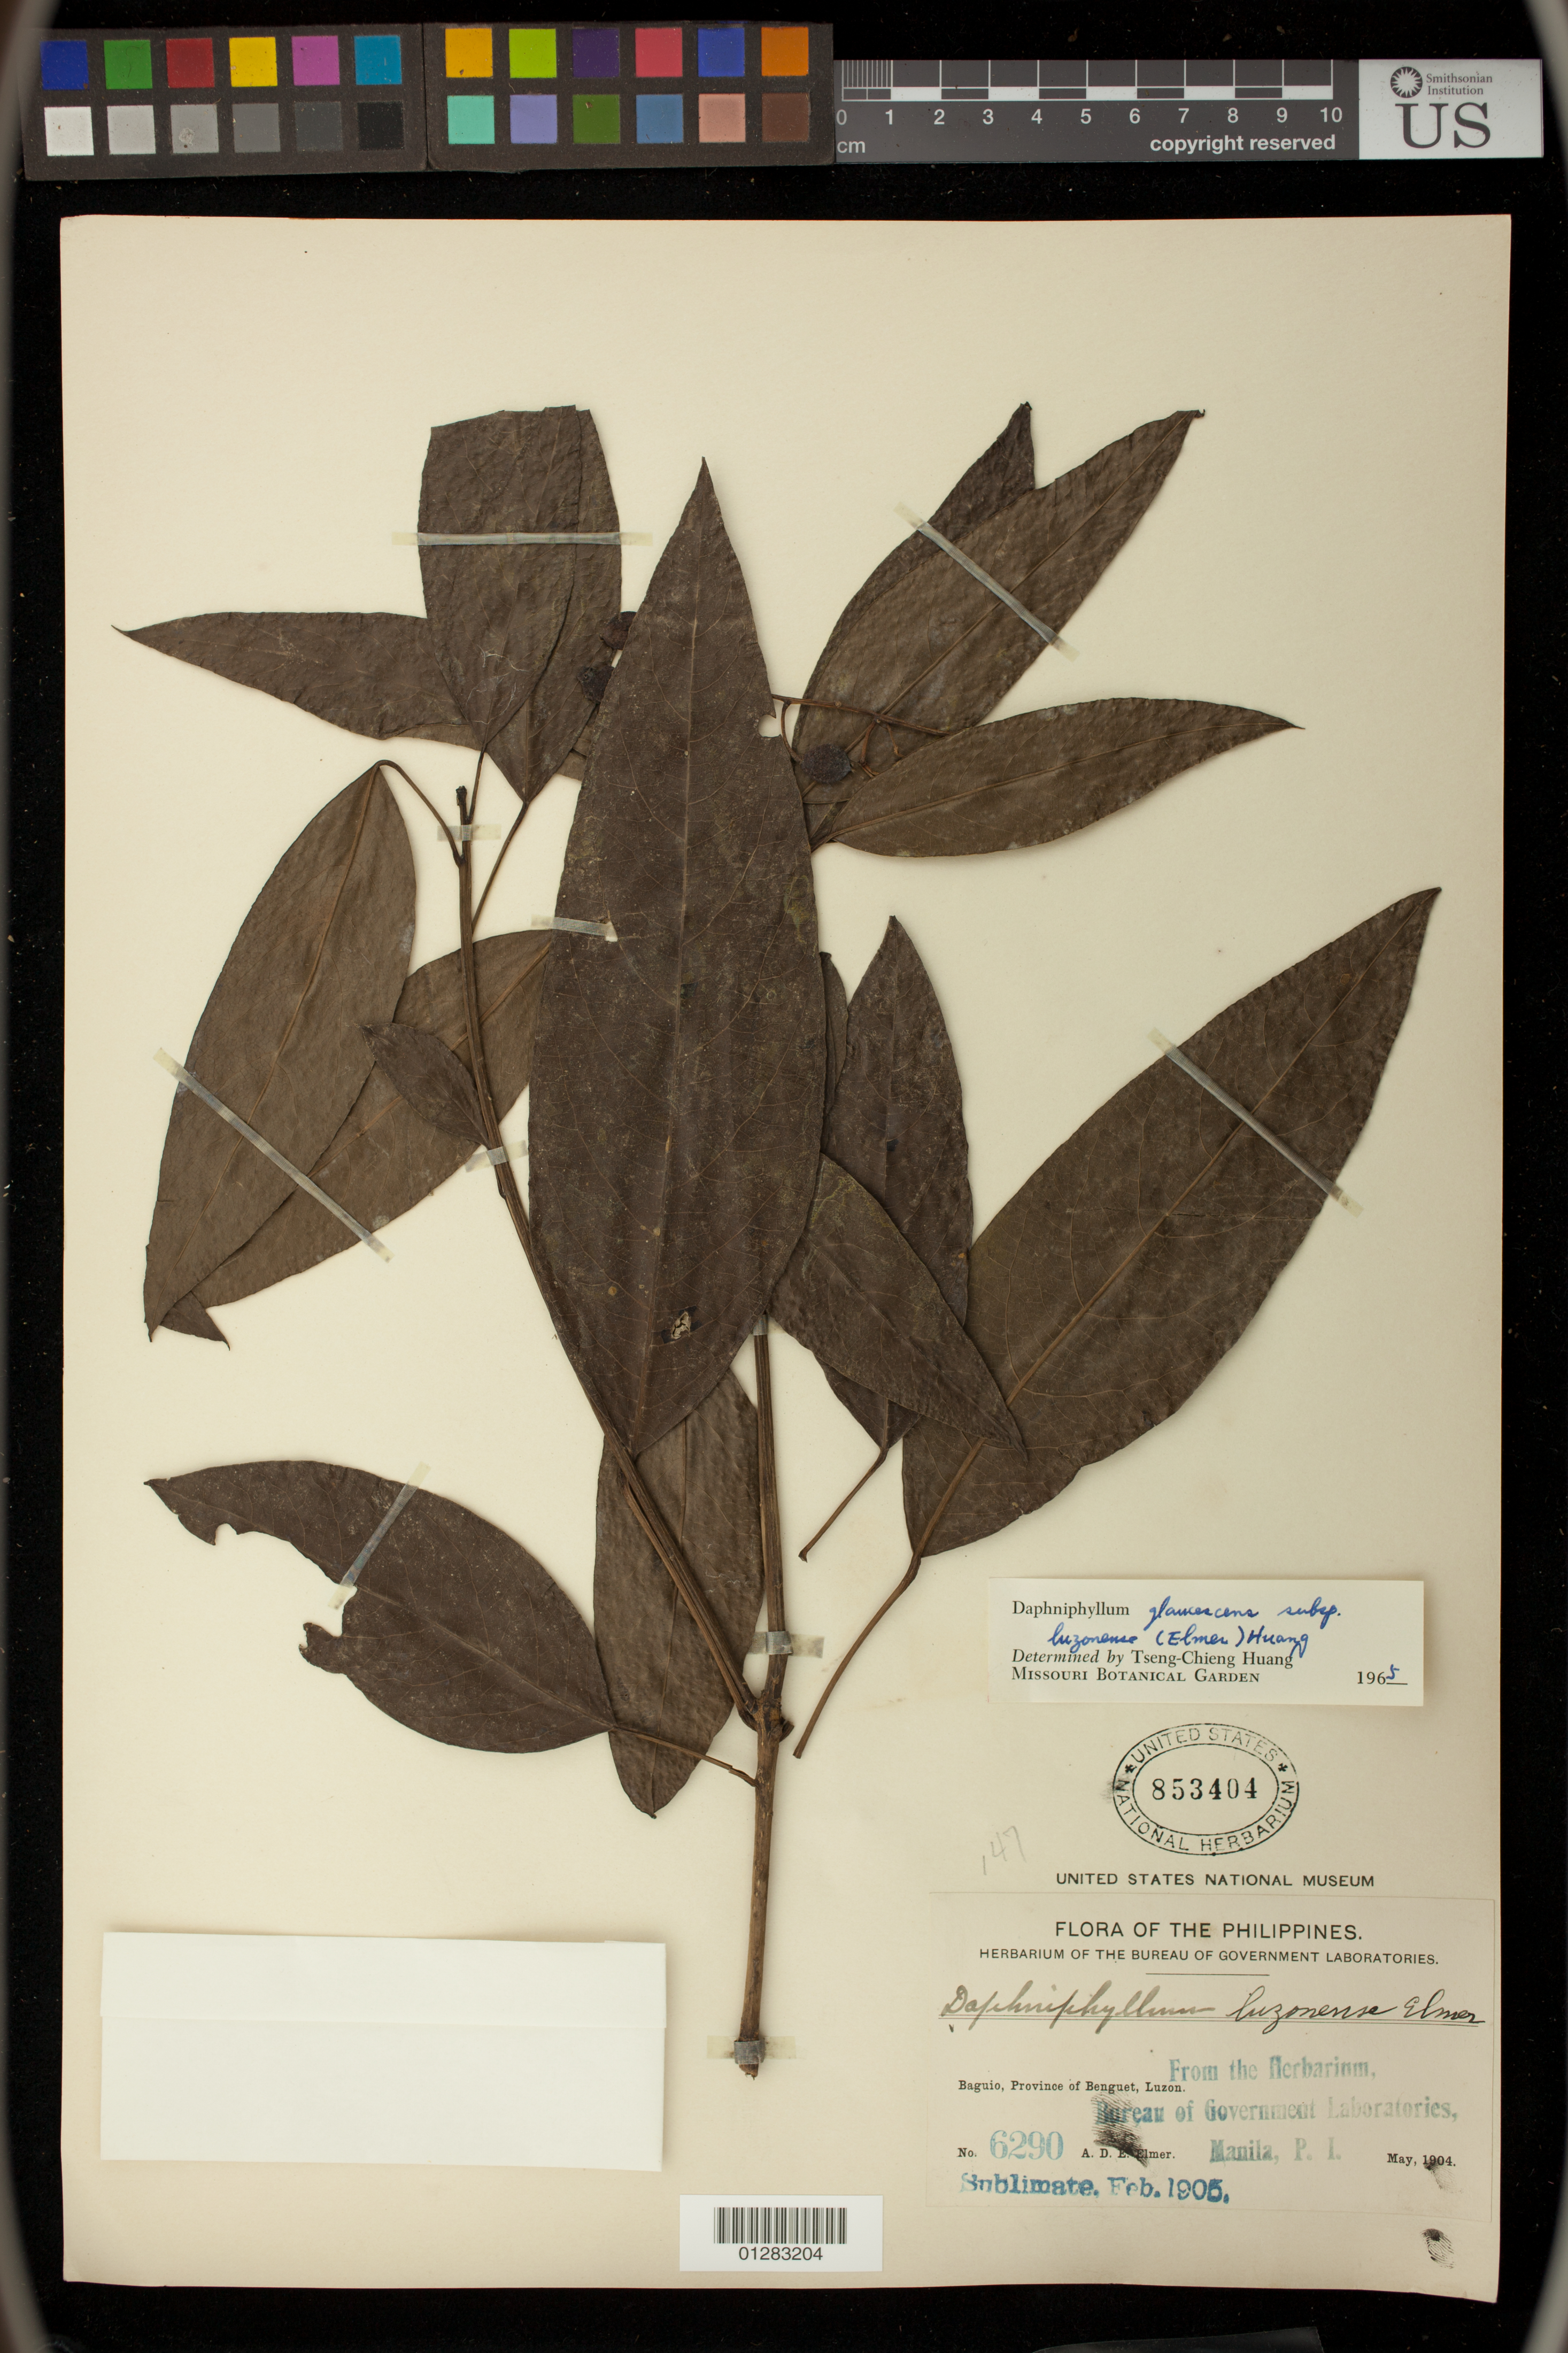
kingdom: Plantae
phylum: Tracheophyta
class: Magnoliopsida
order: Saxifragales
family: Daphniphyllaceae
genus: Daphniphyllum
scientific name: Daphniphyllum glaucescens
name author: Blume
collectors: A. D. E. Elmer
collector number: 6290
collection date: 1904-05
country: Philippines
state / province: Cordillera (Administrative Region)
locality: Baguio, Luzon, Benguet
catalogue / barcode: US 853404